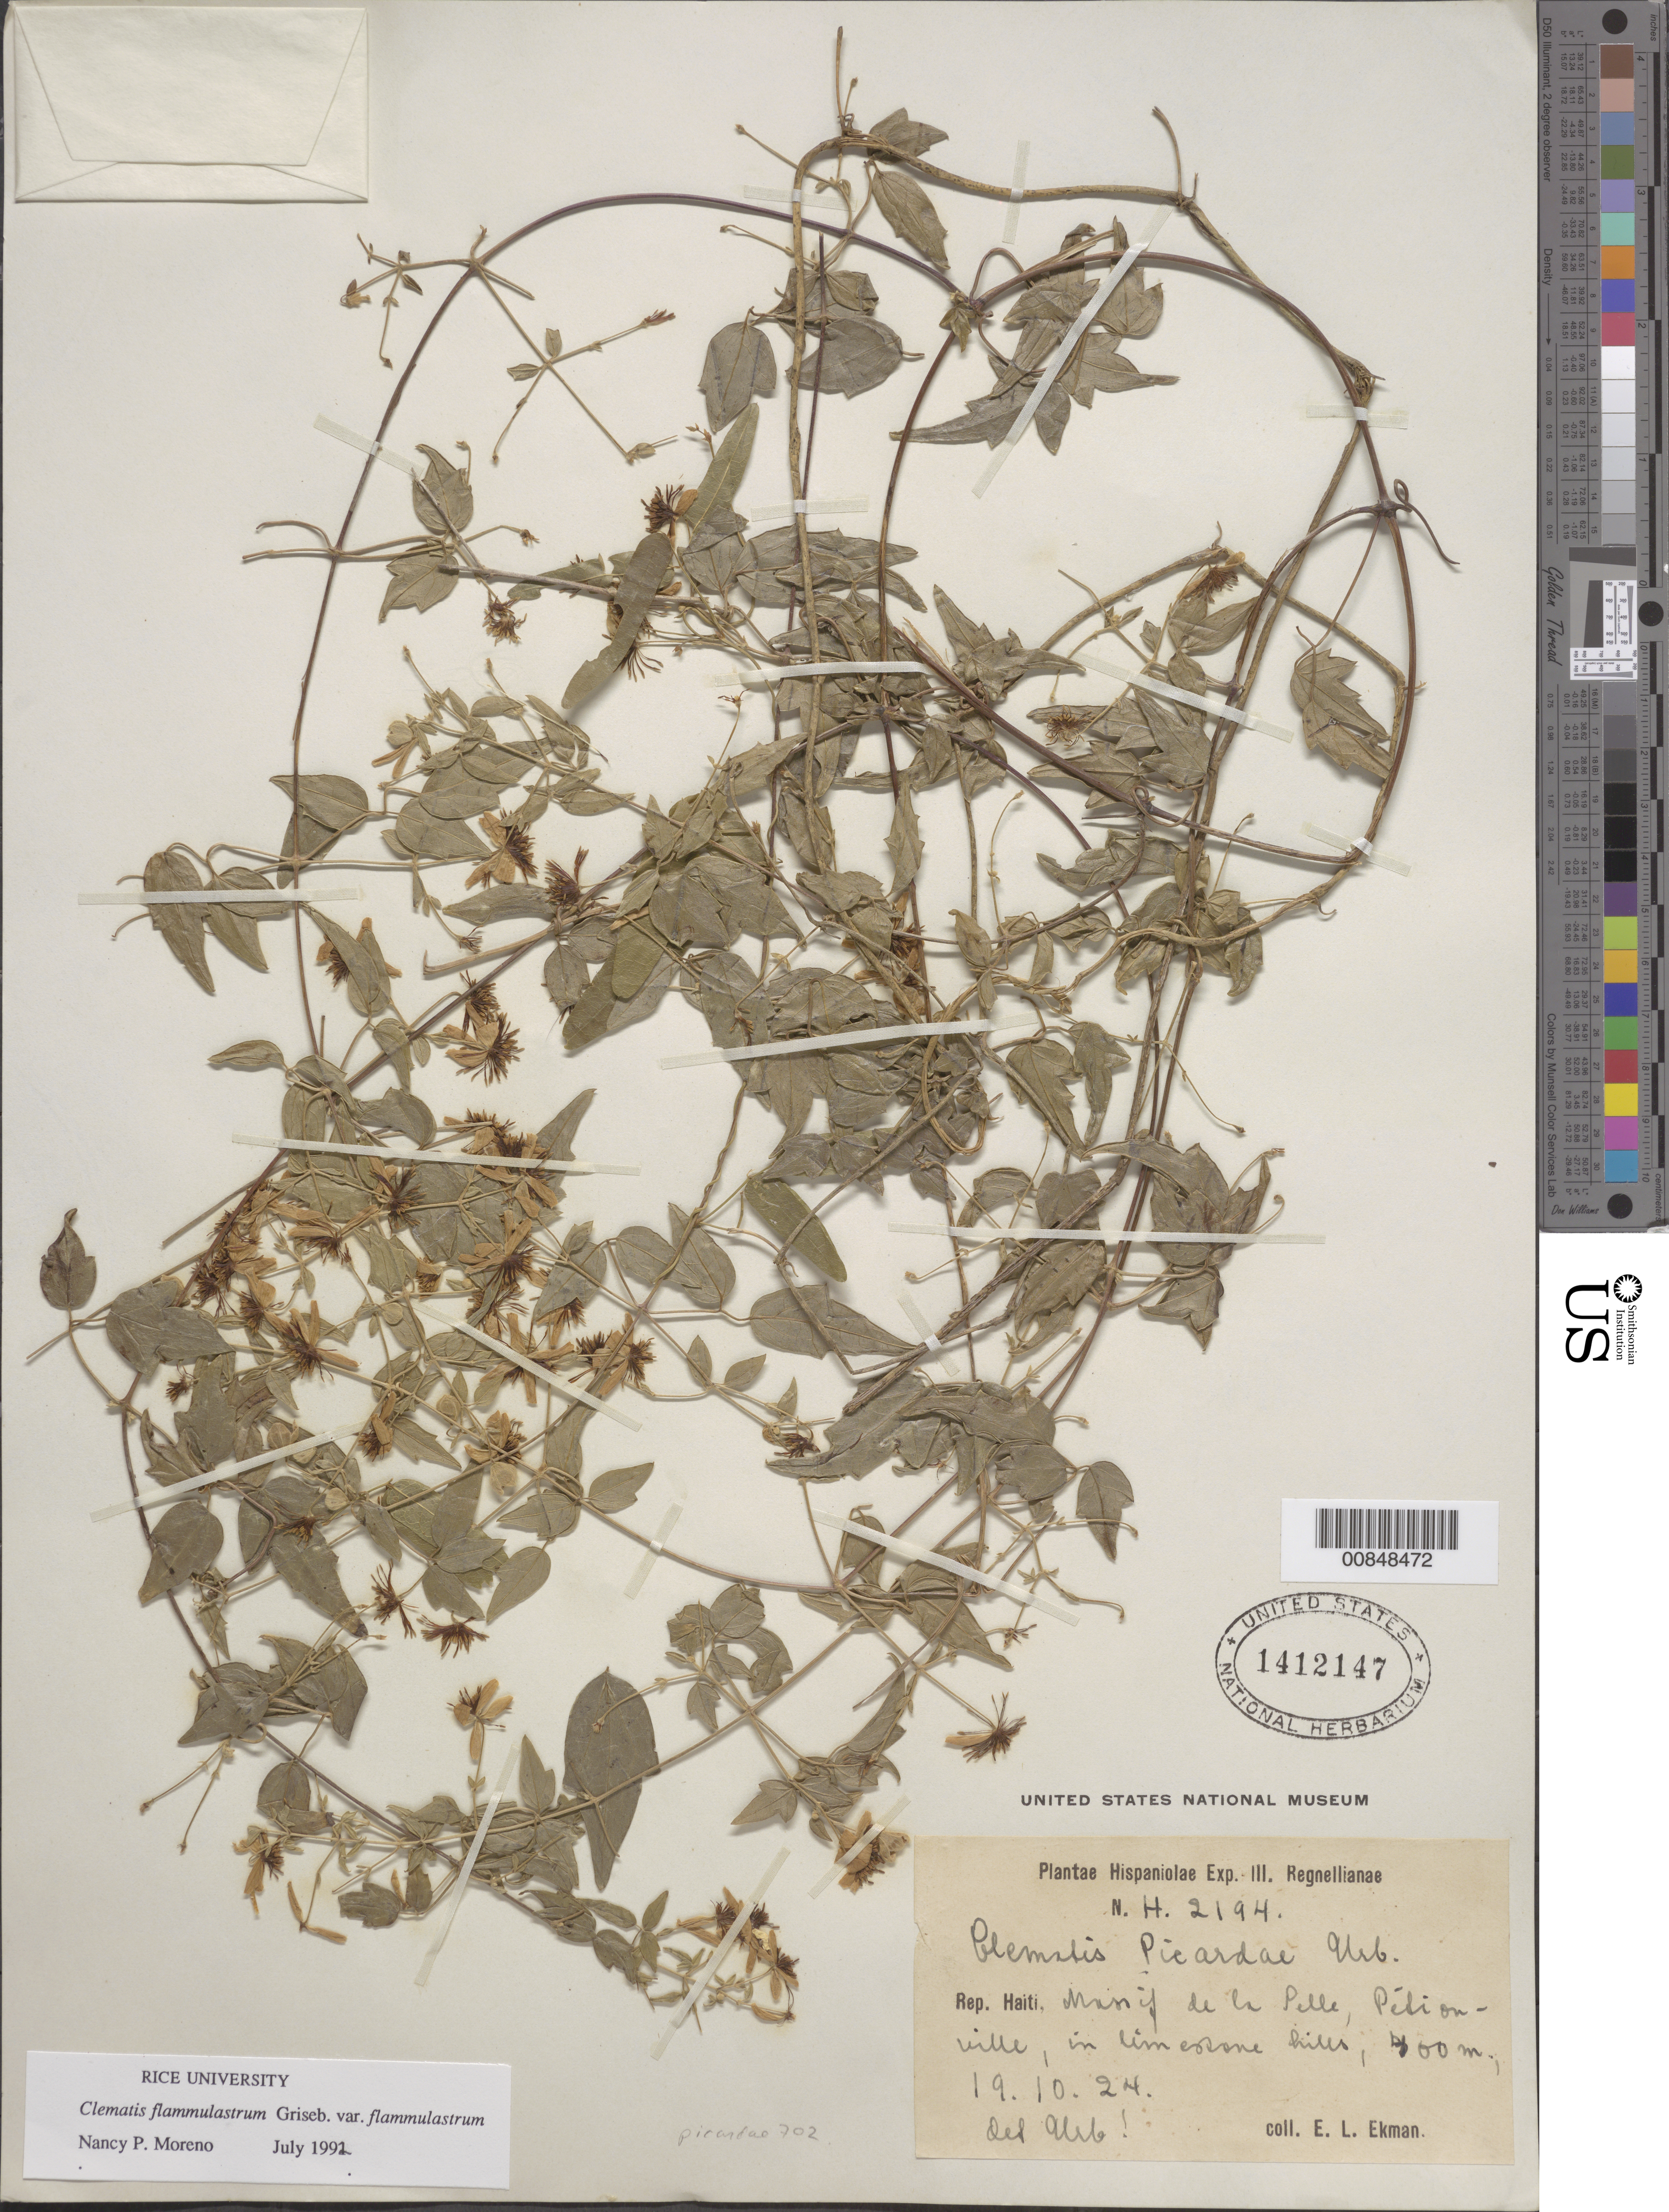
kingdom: Plantae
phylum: Tracheophyta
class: Magnoliopsida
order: Ranunculales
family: Ranunculaceae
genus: Clematis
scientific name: Clematis flammulastrum var. flammulastrum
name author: Griseb.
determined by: Moreno, N. P.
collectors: E. L. Ekman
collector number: H 2194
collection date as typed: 19 Oct 1924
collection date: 1924-10-19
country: Haiti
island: Hispaniola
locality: Massif de la Selle, Pétionville.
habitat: In limestone hills.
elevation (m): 400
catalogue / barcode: US 1412147